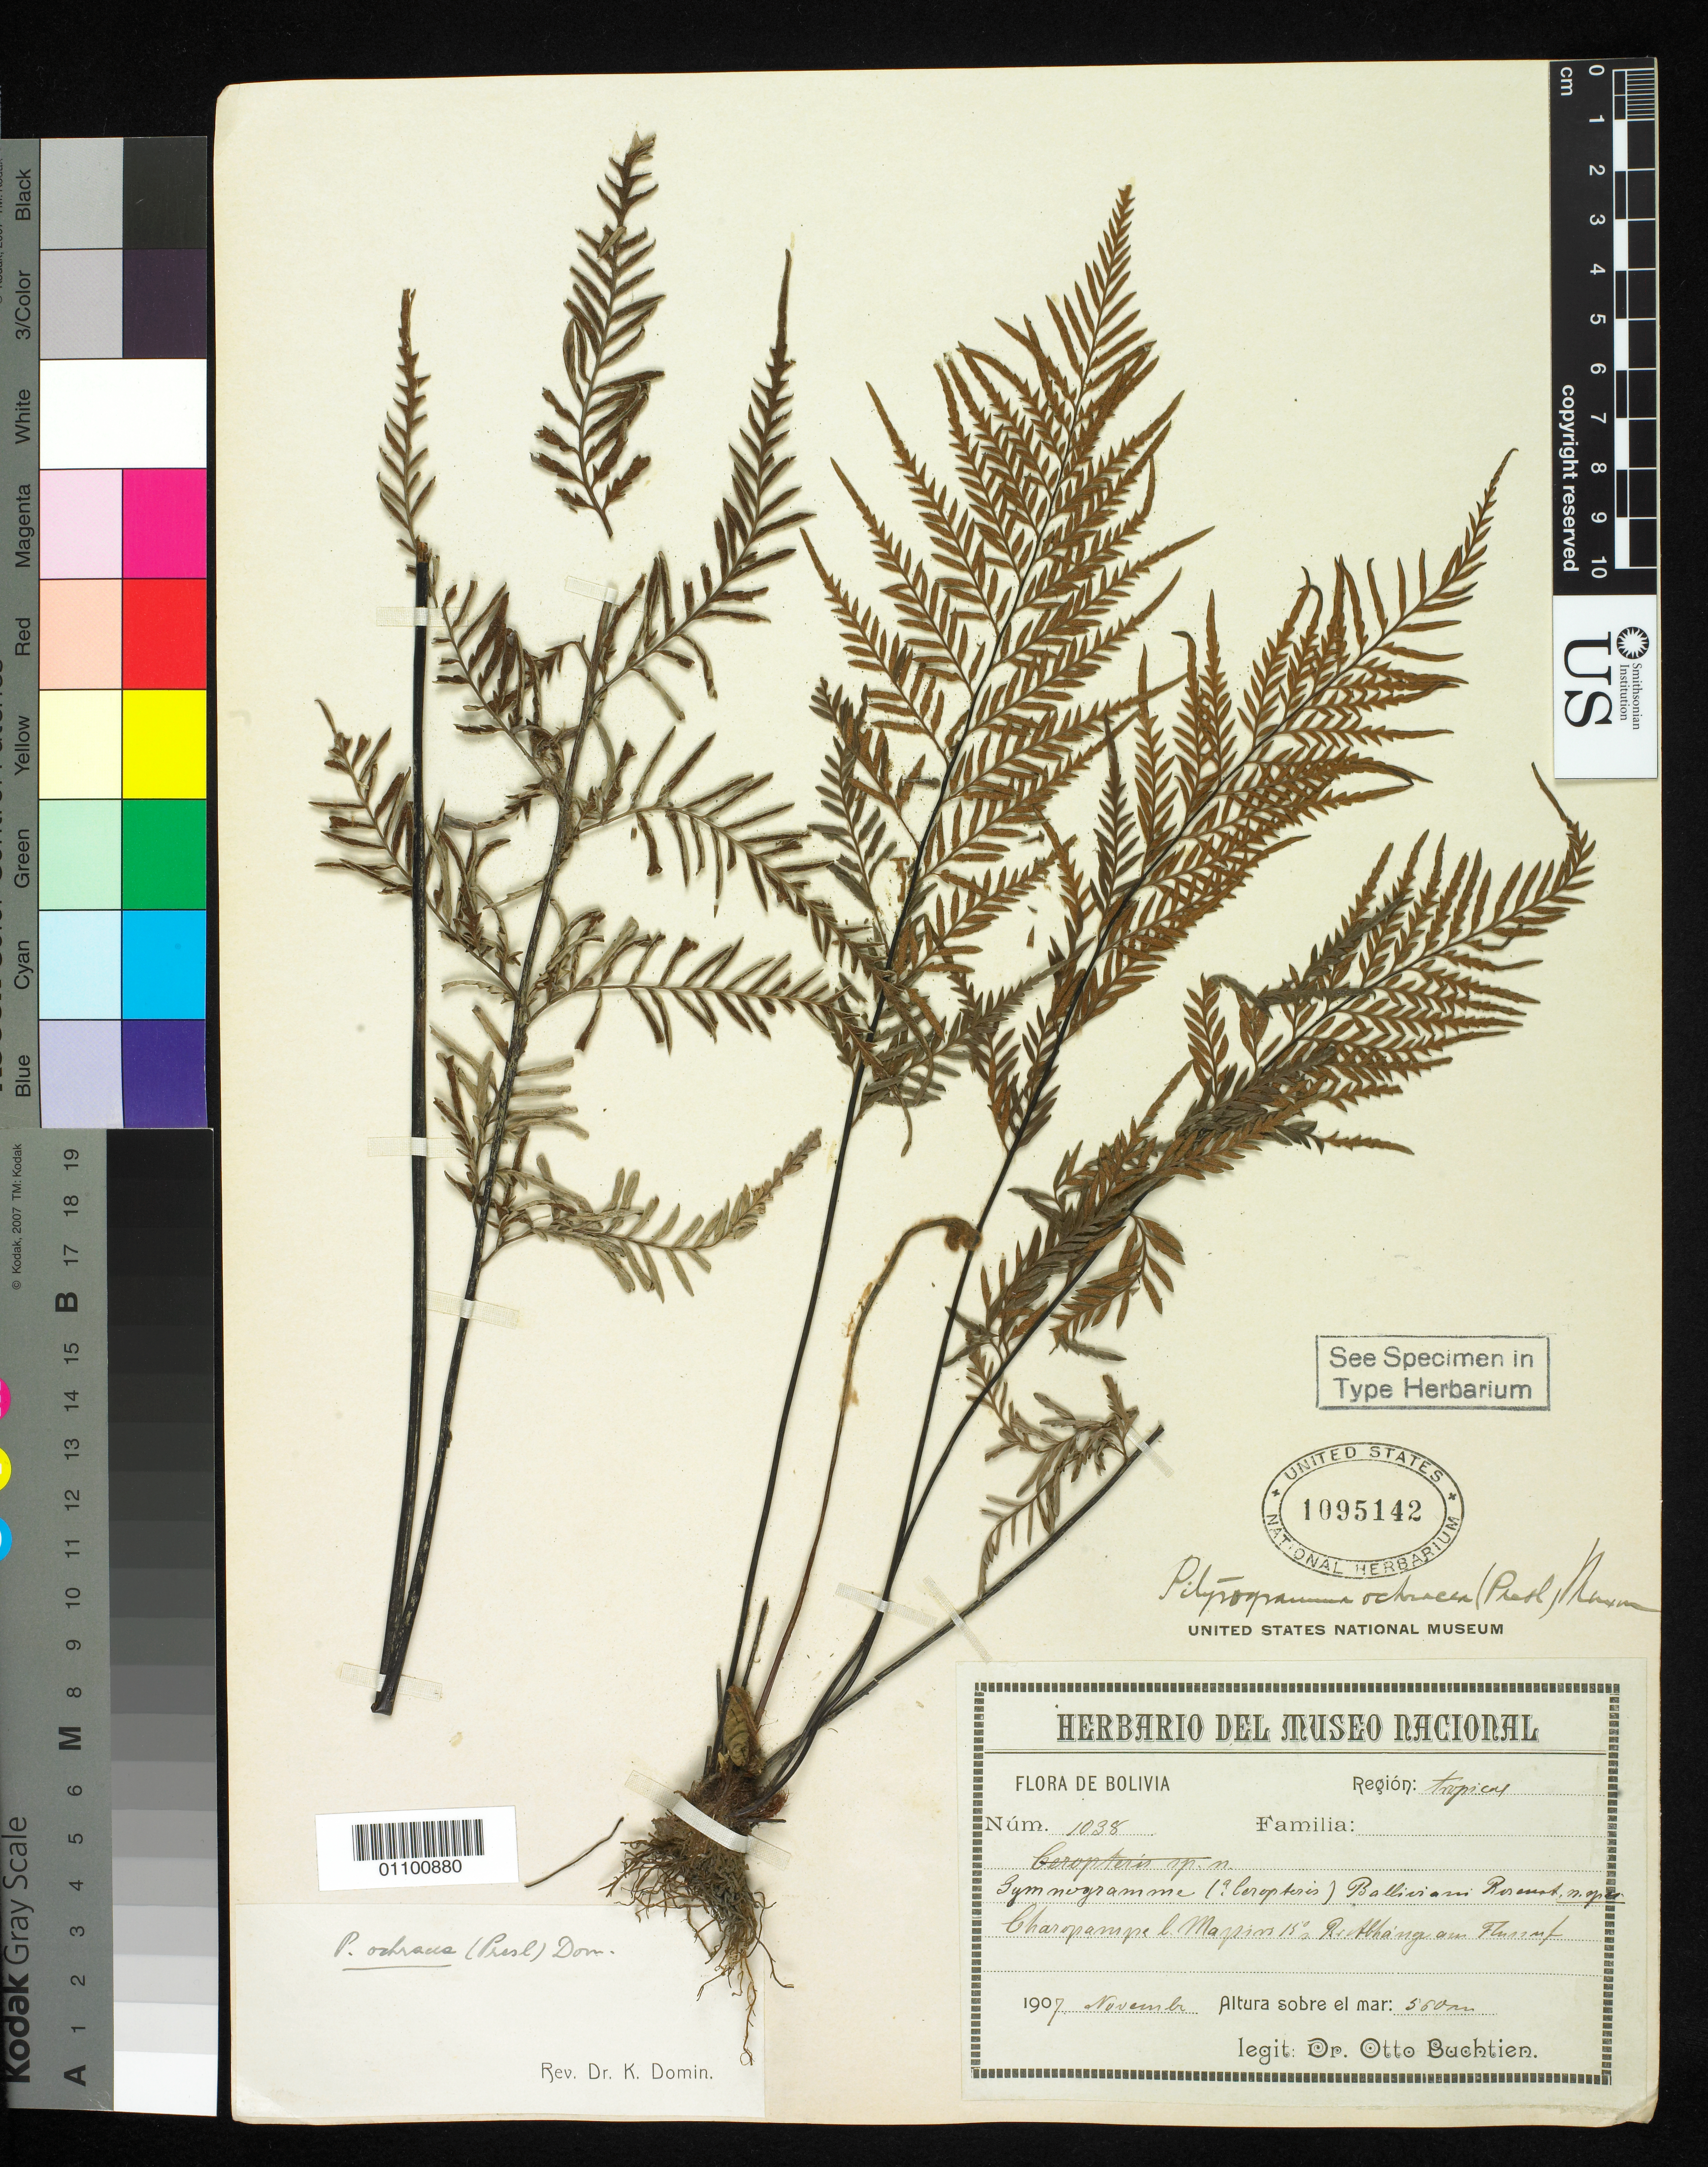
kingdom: Plantae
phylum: Tracheophyta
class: Polypodiopsida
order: Polypodiales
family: Pteridaceae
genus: Gymnogramma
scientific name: Gymnogramma balliviani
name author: Rosenst.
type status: Isotype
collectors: O. Buchtien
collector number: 1038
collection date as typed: Nov 1907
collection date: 1907-11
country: Bolivia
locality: Mapiri.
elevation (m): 560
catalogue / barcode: US 1095142